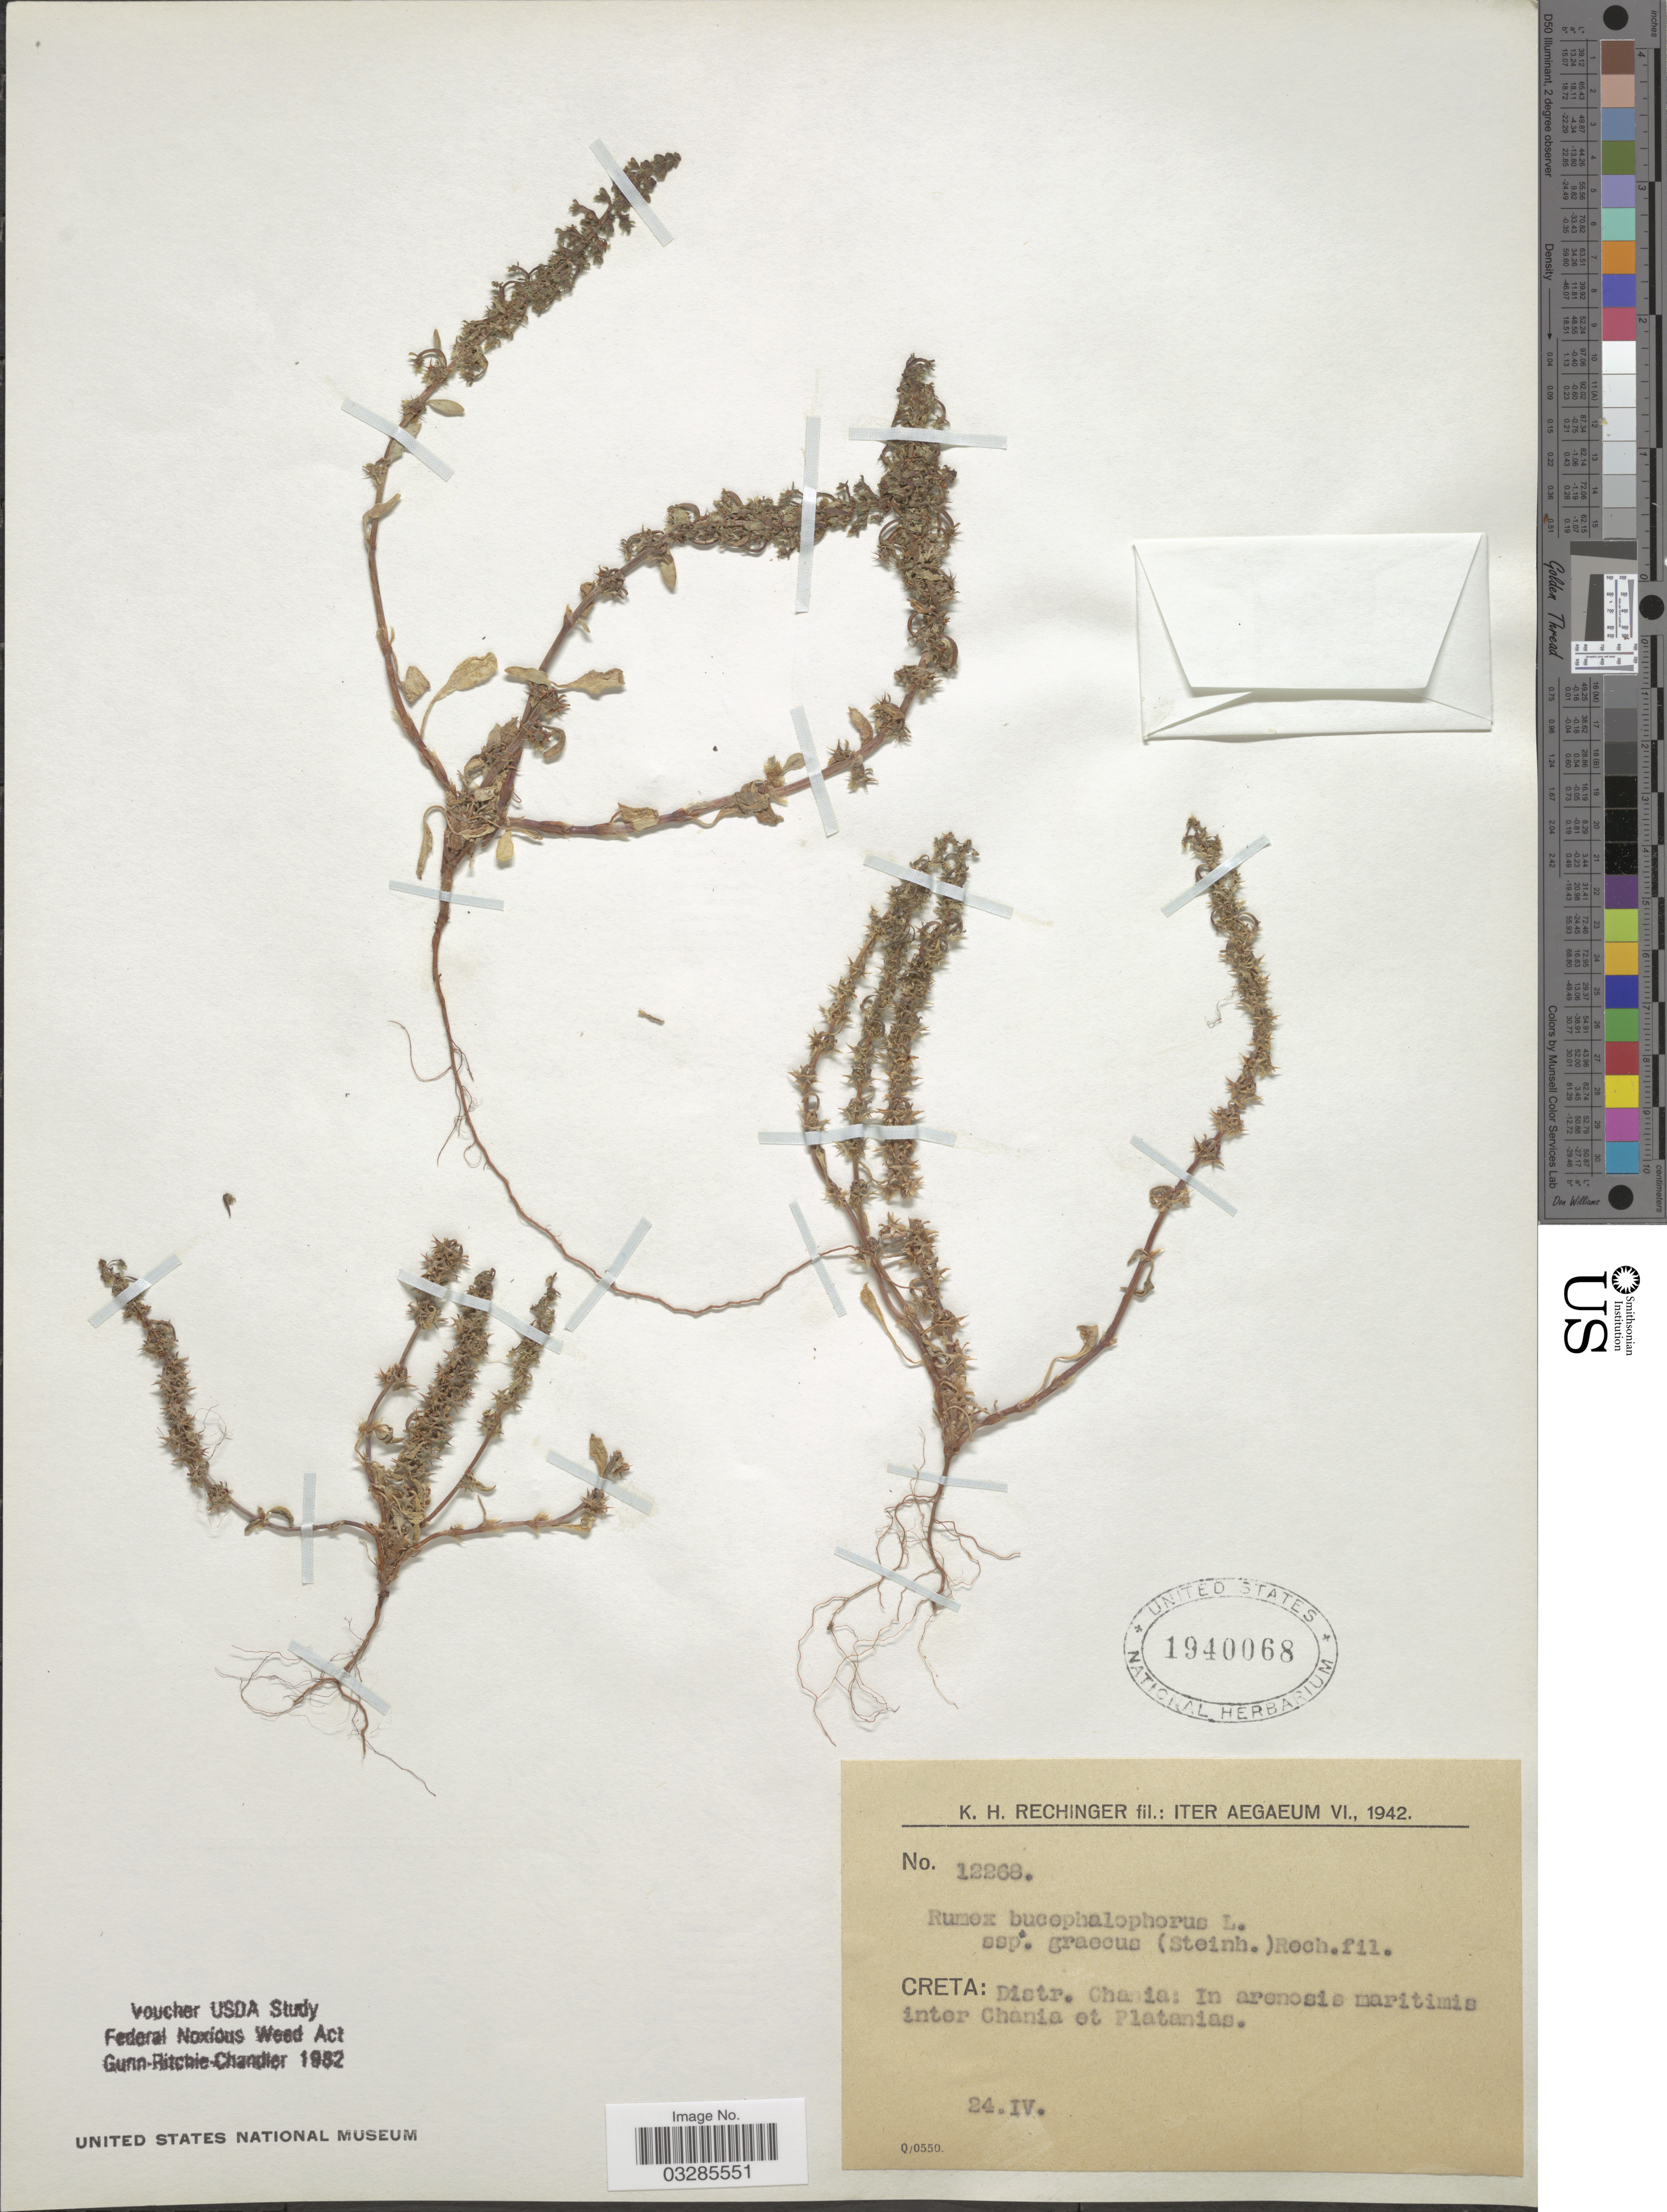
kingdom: Plantae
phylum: Tracheophyta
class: Magnoliopsida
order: Caryophyllales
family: Polygonaceae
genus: Rumex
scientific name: Rumex bucephalophorus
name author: L.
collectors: K. H. Rechinger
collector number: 12268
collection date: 1942-04-24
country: Greece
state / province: Crete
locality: Iter Aegaeum. Creta: Distr. Chania: In arenosis maritimis inter Chania et Platanias.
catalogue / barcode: US 1940068